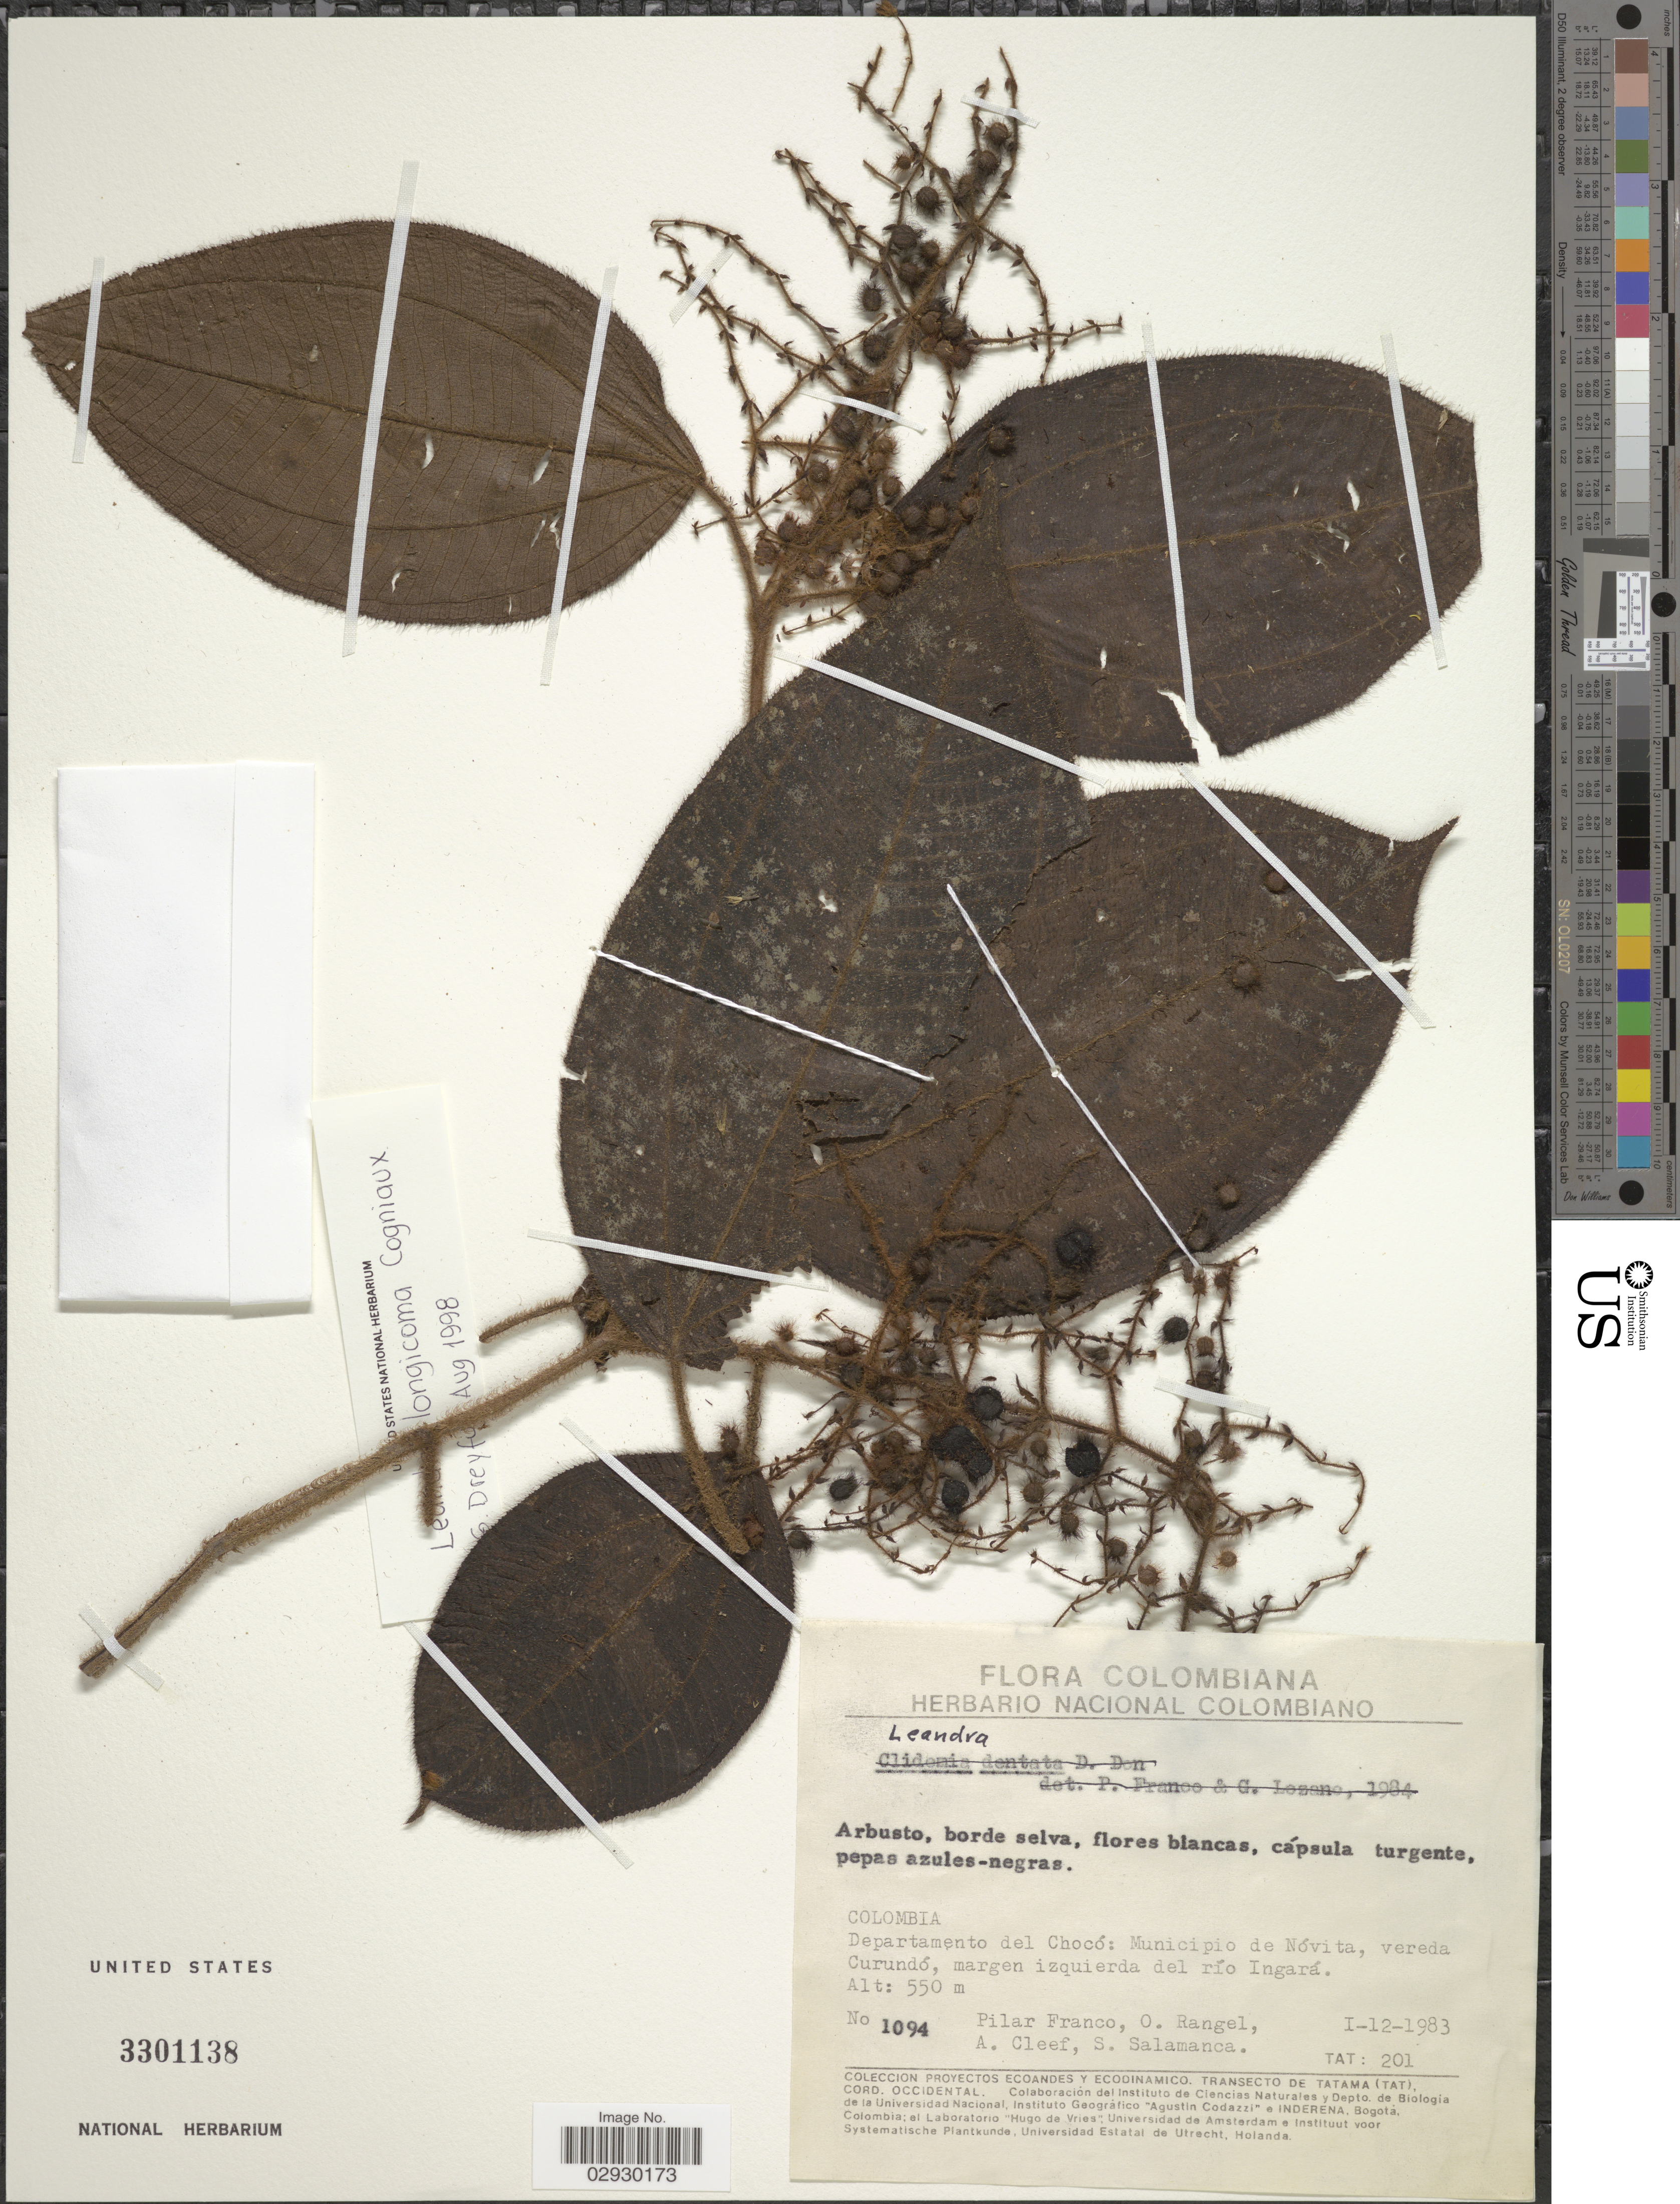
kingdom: Plantae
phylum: Tracheophyta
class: Magnoliopsida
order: Myrtales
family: Melastomataceae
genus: Leandra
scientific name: Leandra sp.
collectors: P. Franco Roselli, O. Rangel, A. M. Cleef & S. Salamanca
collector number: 1094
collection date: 1983-01-12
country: Colombia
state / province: Chocó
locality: Departamento del Chocó: Municipio de Nóvita, vereda Curundó, margen izquierda del río Ingará.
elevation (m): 550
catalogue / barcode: US 3301138